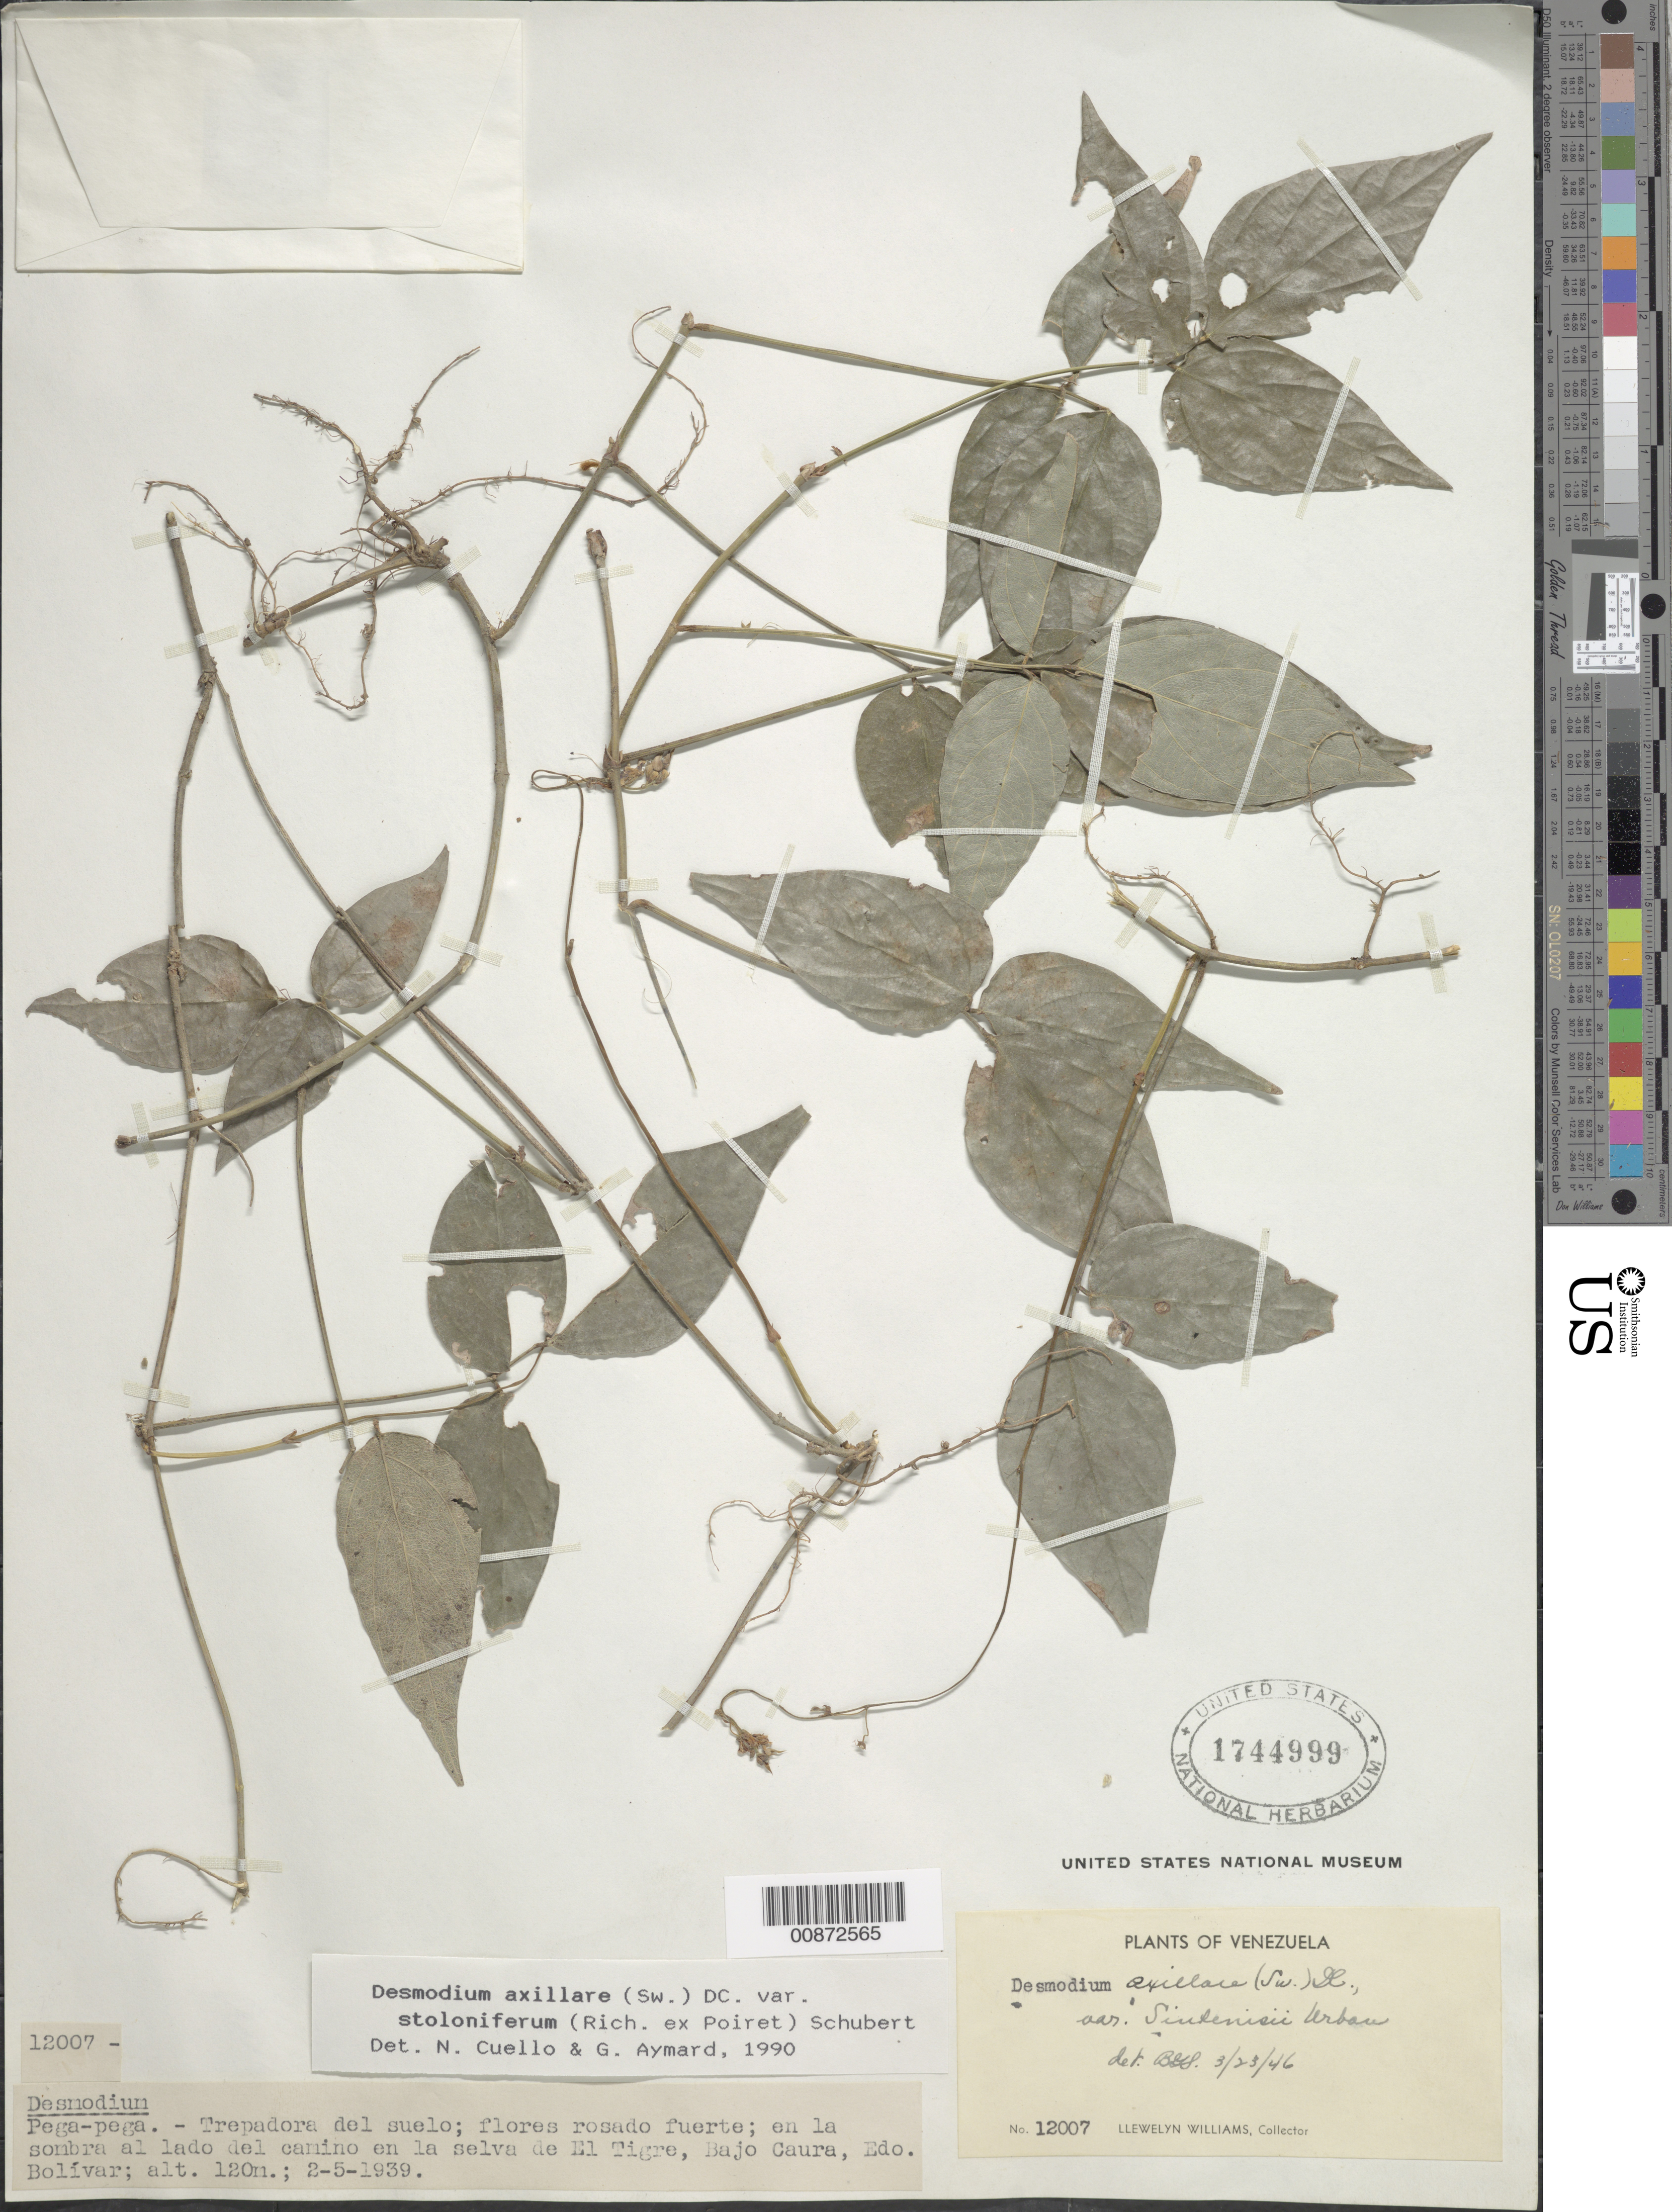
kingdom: Plantae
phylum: Tracheophyta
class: Magnoliopsida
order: Fabales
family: Fabaceae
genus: Desmodium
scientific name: Desmodium axillare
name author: (Sw.) DC.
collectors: Ll. Williams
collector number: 12007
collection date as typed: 2-May-39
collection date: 1939-05-02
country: Venezuela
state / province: Bolívar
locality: El Tigre, Bajo Caura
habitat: Sobre al lado del camino en la selva de el Tigre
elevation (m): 120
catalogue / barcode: US 1744999